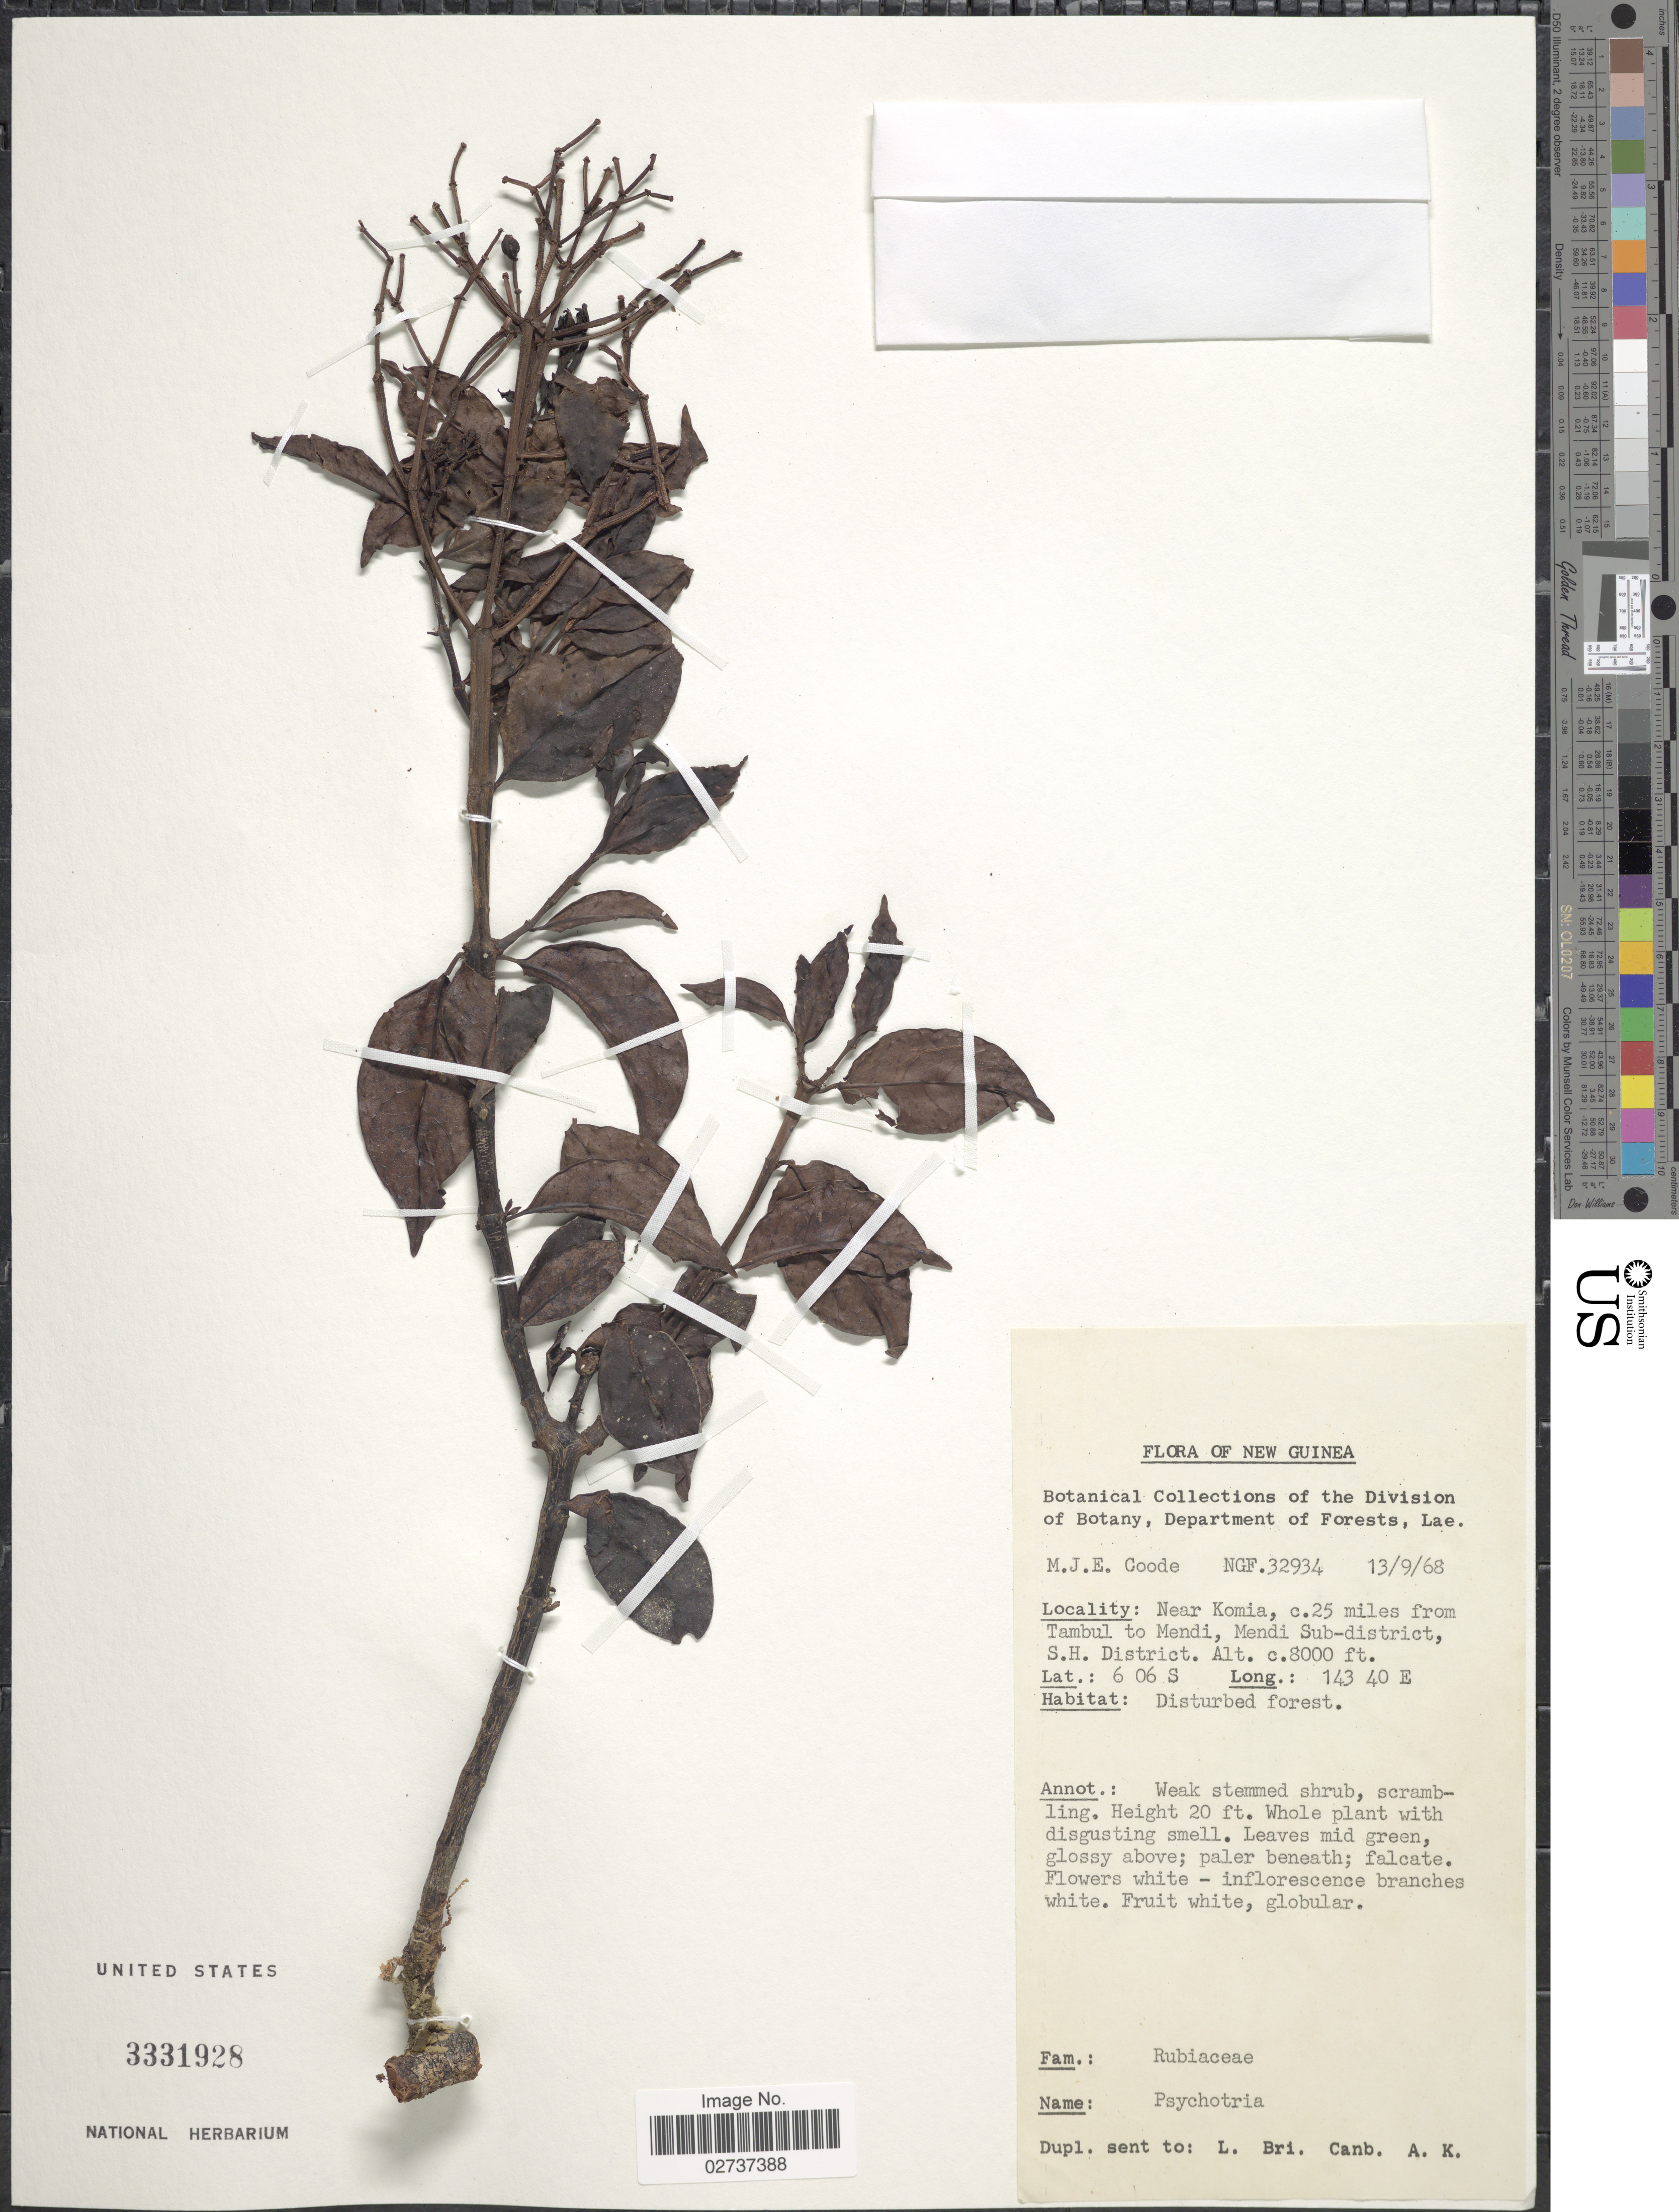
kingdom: Plantae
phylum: Tracheophyta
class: Magnoliopsida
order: Gentianales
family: Rubiaceae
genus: Psychotria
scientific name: Psychotria sp.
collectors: M. J. E. Coode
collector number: NGF.32934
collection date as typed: Transcribed d/m/y: 13/9/68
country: Papua New Guinea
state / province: Southern Highlands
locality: New Guinea. Near Komia, c. 25 miles from Tambul to Mendi, Mendi Sub-district, S. H. District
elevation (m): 2438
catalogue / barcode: US 3331928